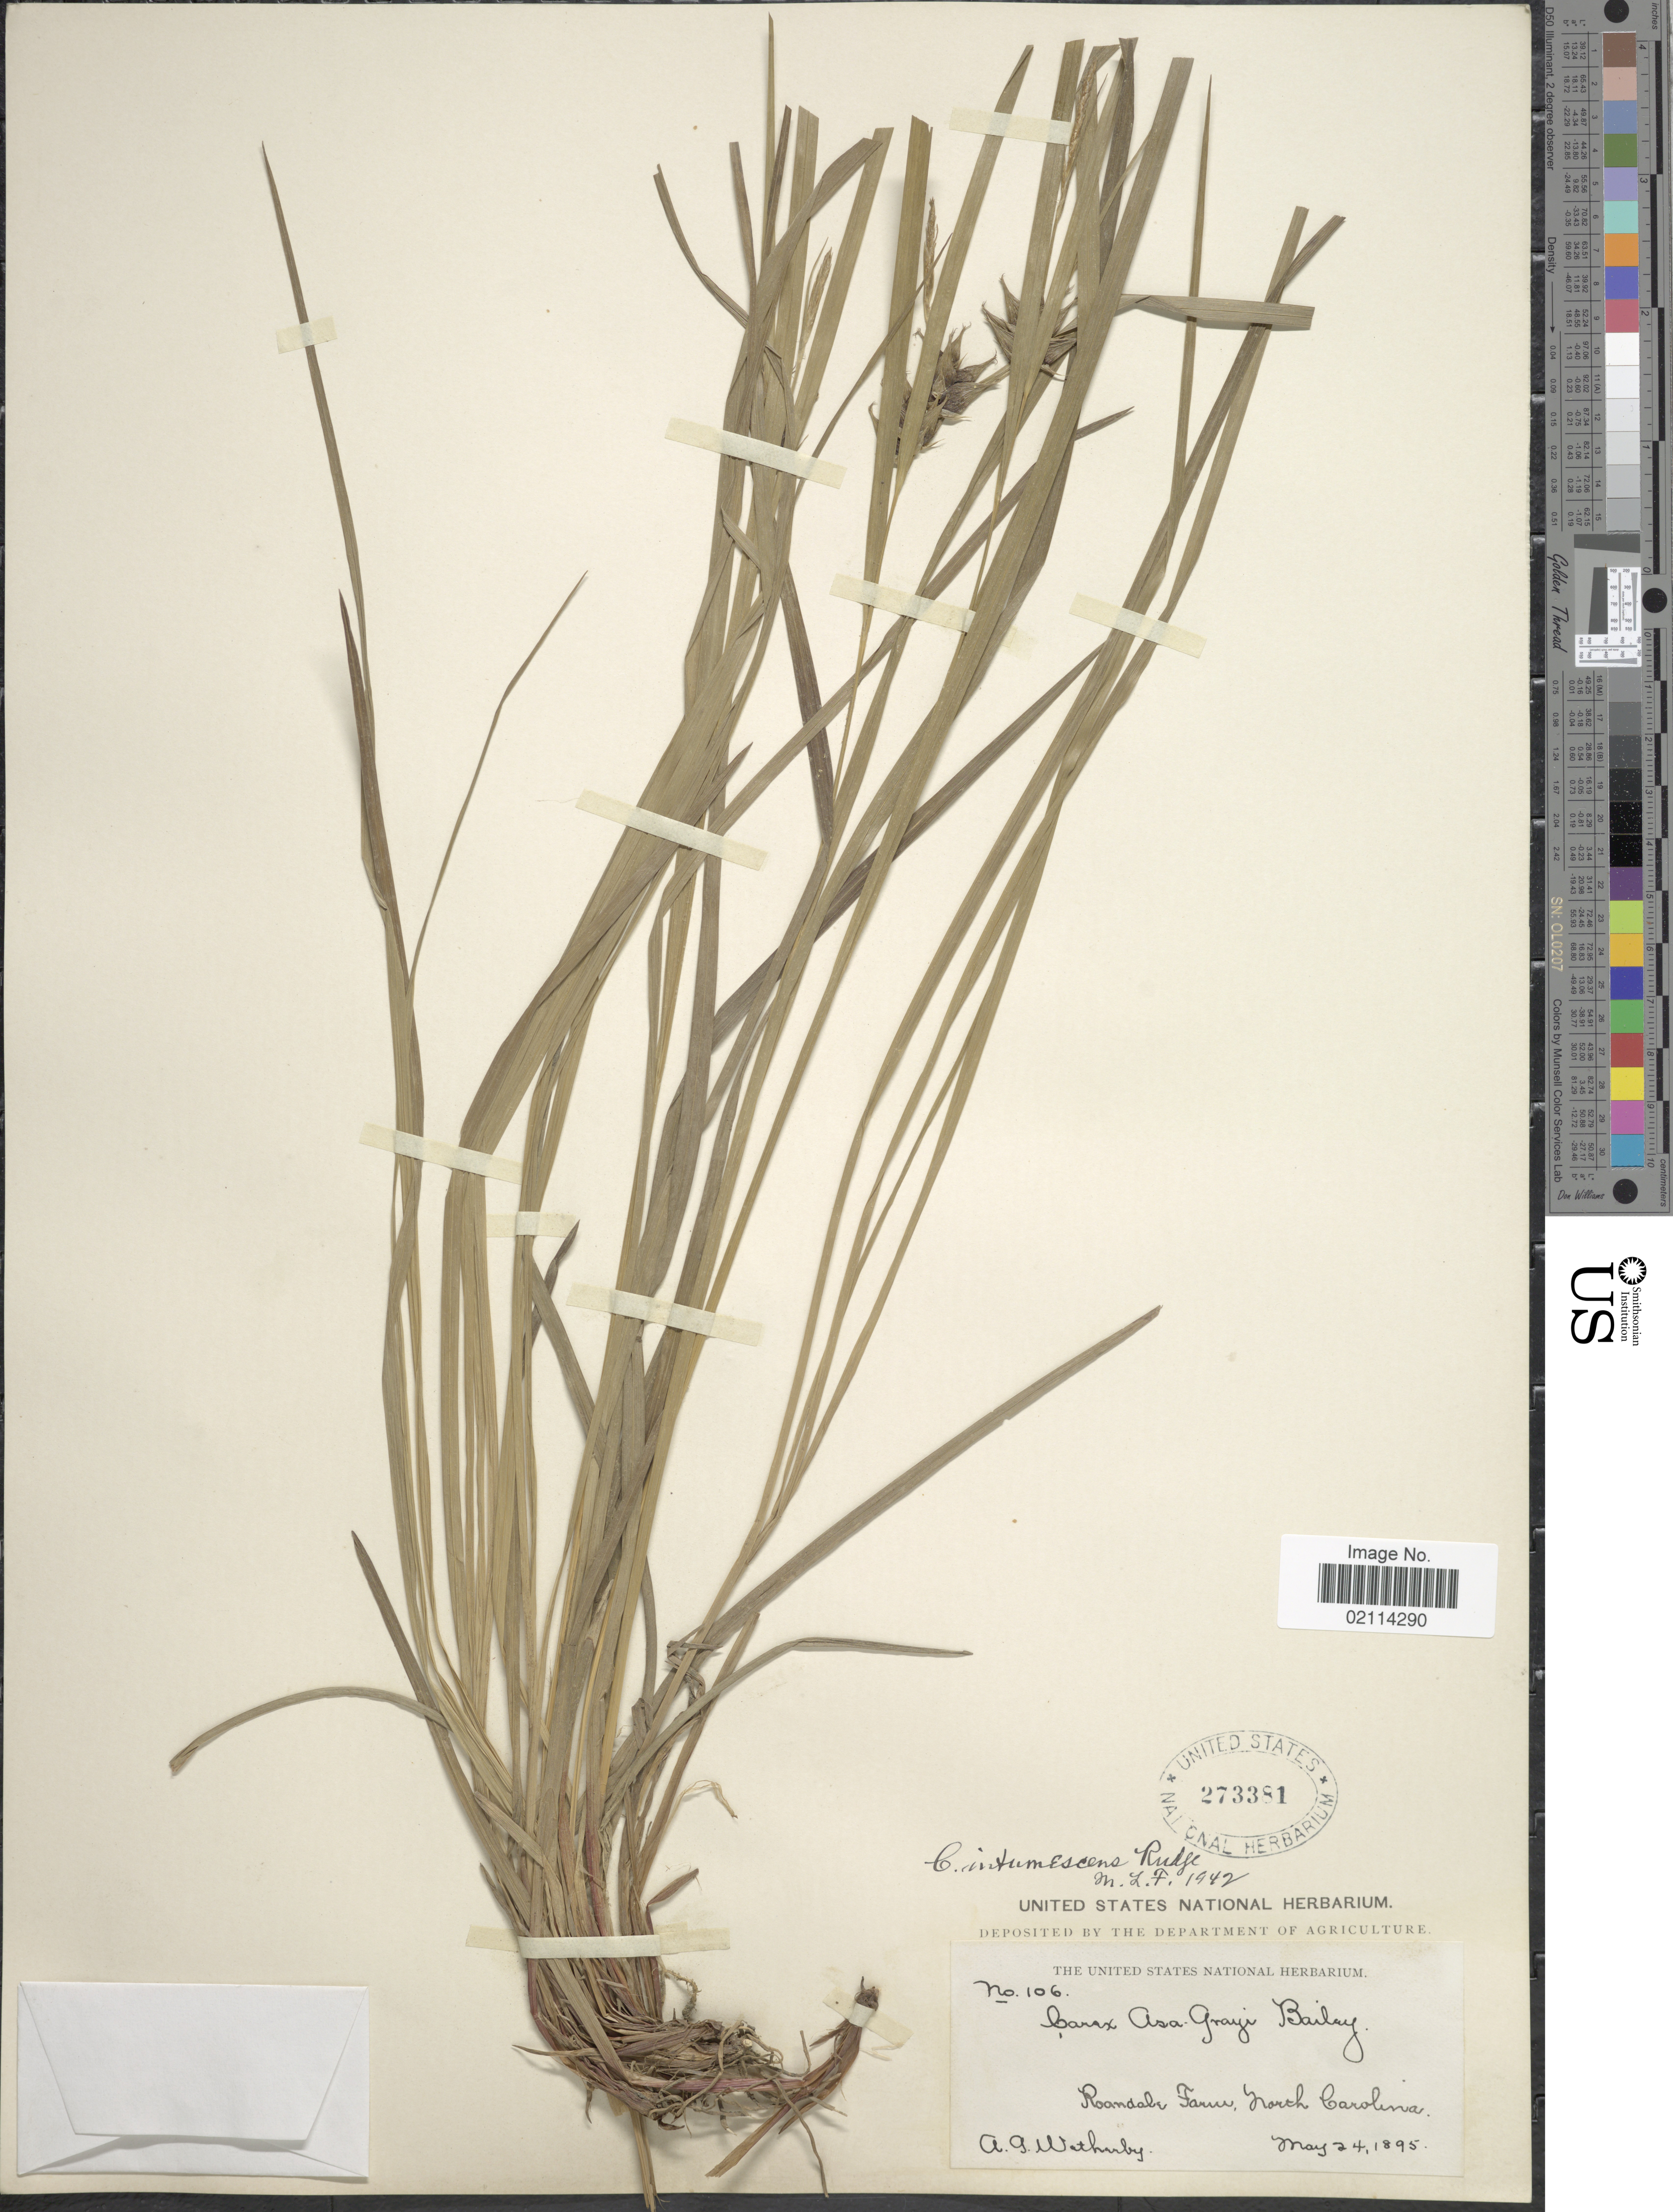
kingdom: Plantae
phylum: Tracheophyta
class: Liliopsida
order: Poales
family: Cyperaceae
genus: Carex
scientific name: Carex intumescens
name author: Rudge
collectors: A. Wetherby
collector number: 106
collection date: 1895-05-24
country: United States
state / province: North Carolina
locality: Roandale Farm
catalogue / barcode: US 273381